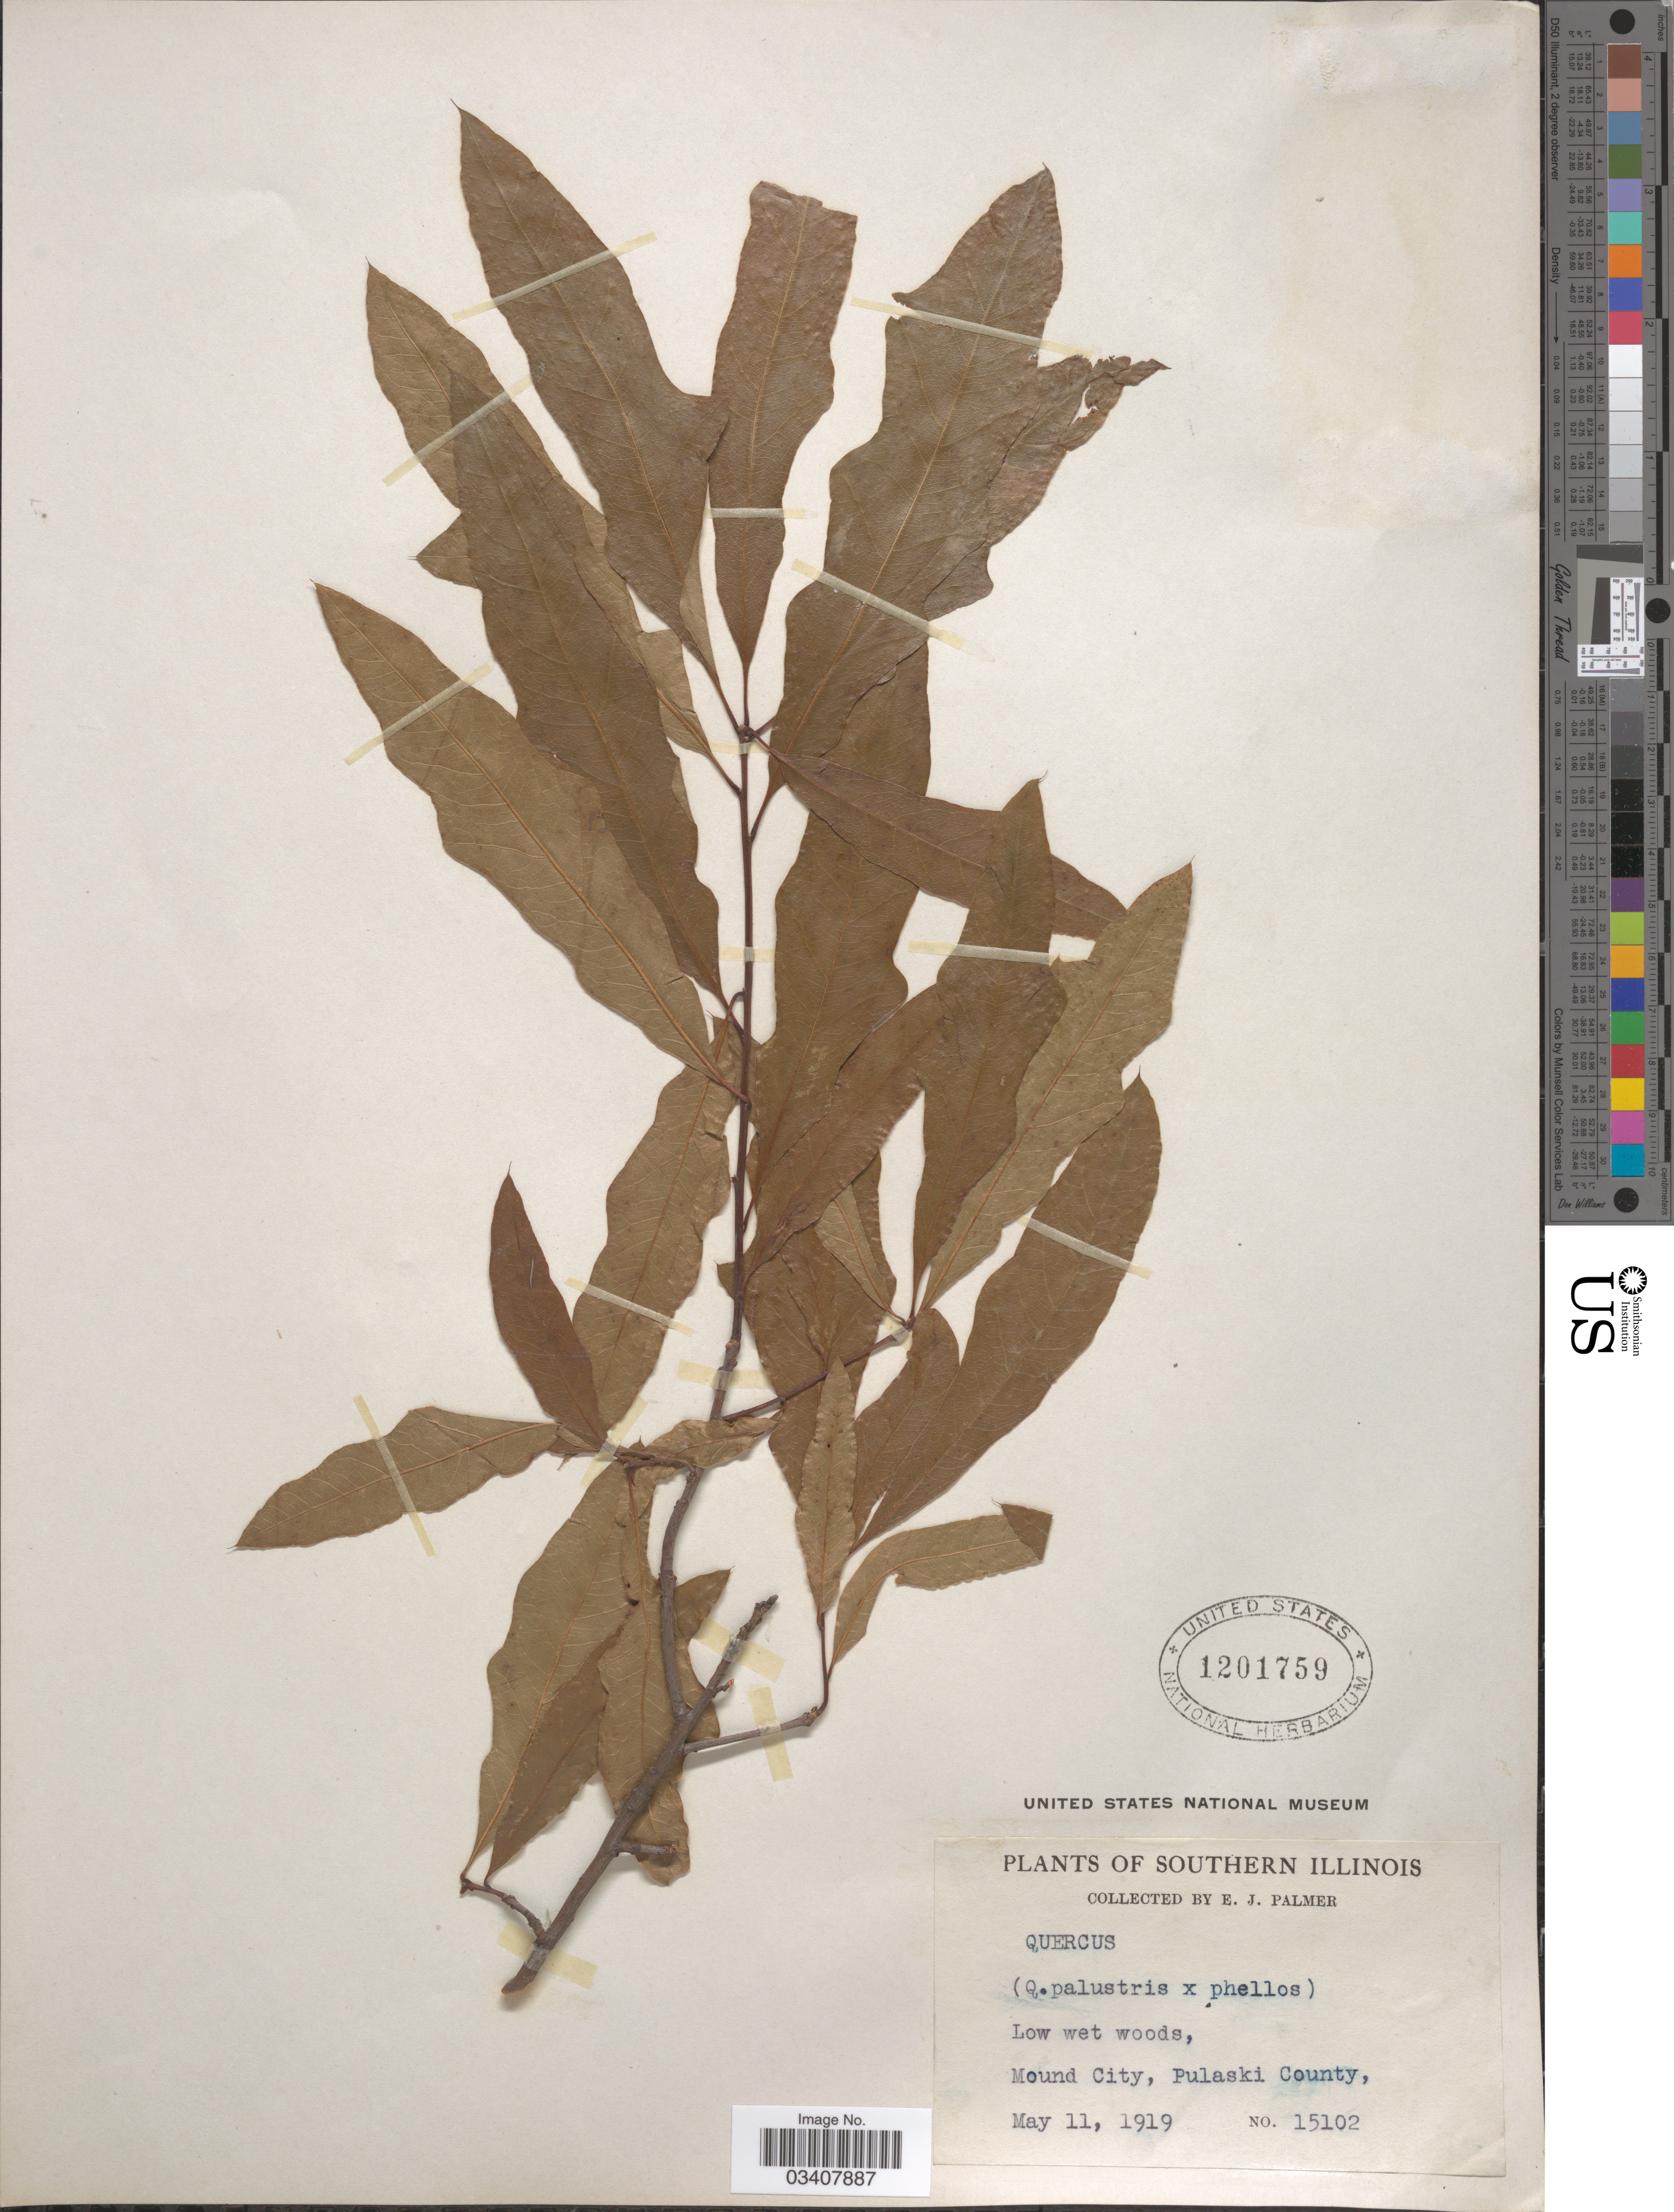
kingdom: Plantae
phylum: Tracheophyta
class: Magnoliopsida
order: Fagales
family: Fagaceae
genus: Quercus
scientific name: Quercus palustris x Q. phellos L.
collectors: E. J. Palmer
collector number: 15102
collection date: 1919-05-11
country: United States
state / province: Illinois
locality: Southern Illinois. Low wet woods, Mound City, Pulaski County.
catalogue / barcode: US 1201759